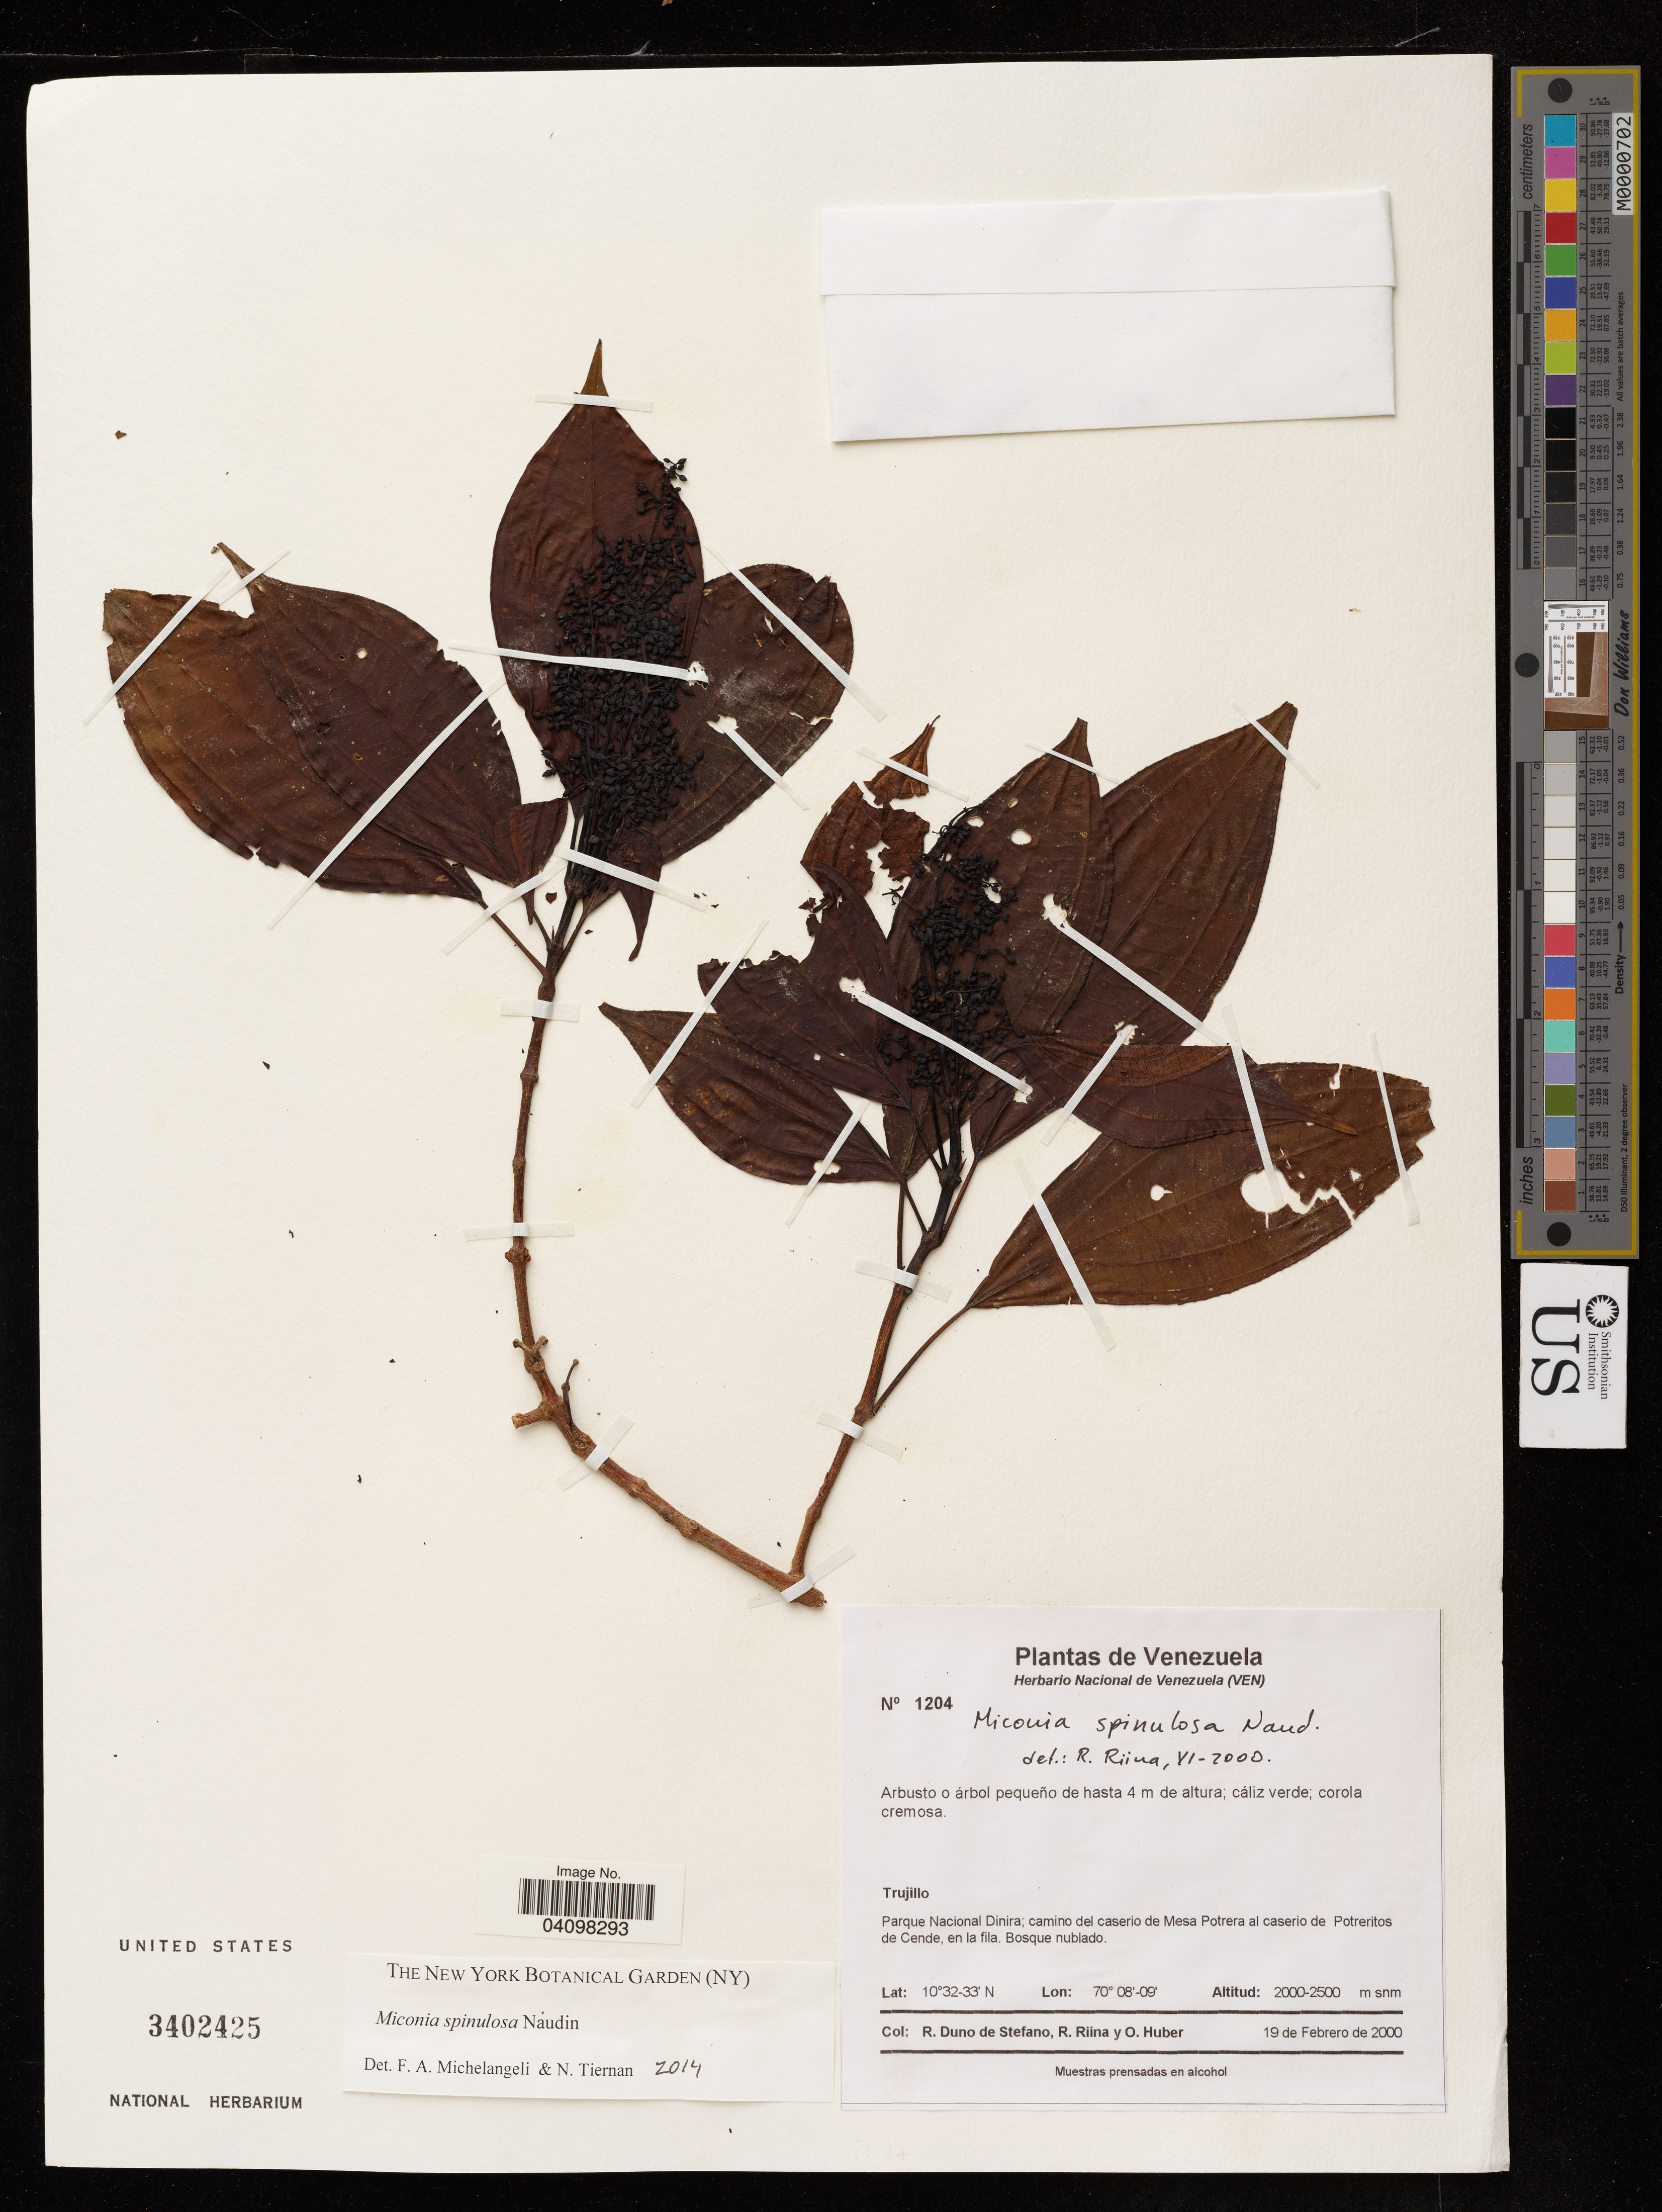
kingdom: Plantae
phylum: Tracheophyta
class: Magnoliopsida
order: Myrtales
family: Melastomataceae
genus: Miconia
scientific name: Miconia spinulosa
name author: Naudin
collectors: R. Duno de Stefano, R. Riina & O. Huber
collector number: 1204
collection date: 2000-02-19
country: Venezuela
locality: Trujillo. Parque Nacional Dinira; camino del caserio de Mesa Potrera al caserio de Potreritos de Cende.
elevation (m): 2000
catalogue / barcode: US 3402425